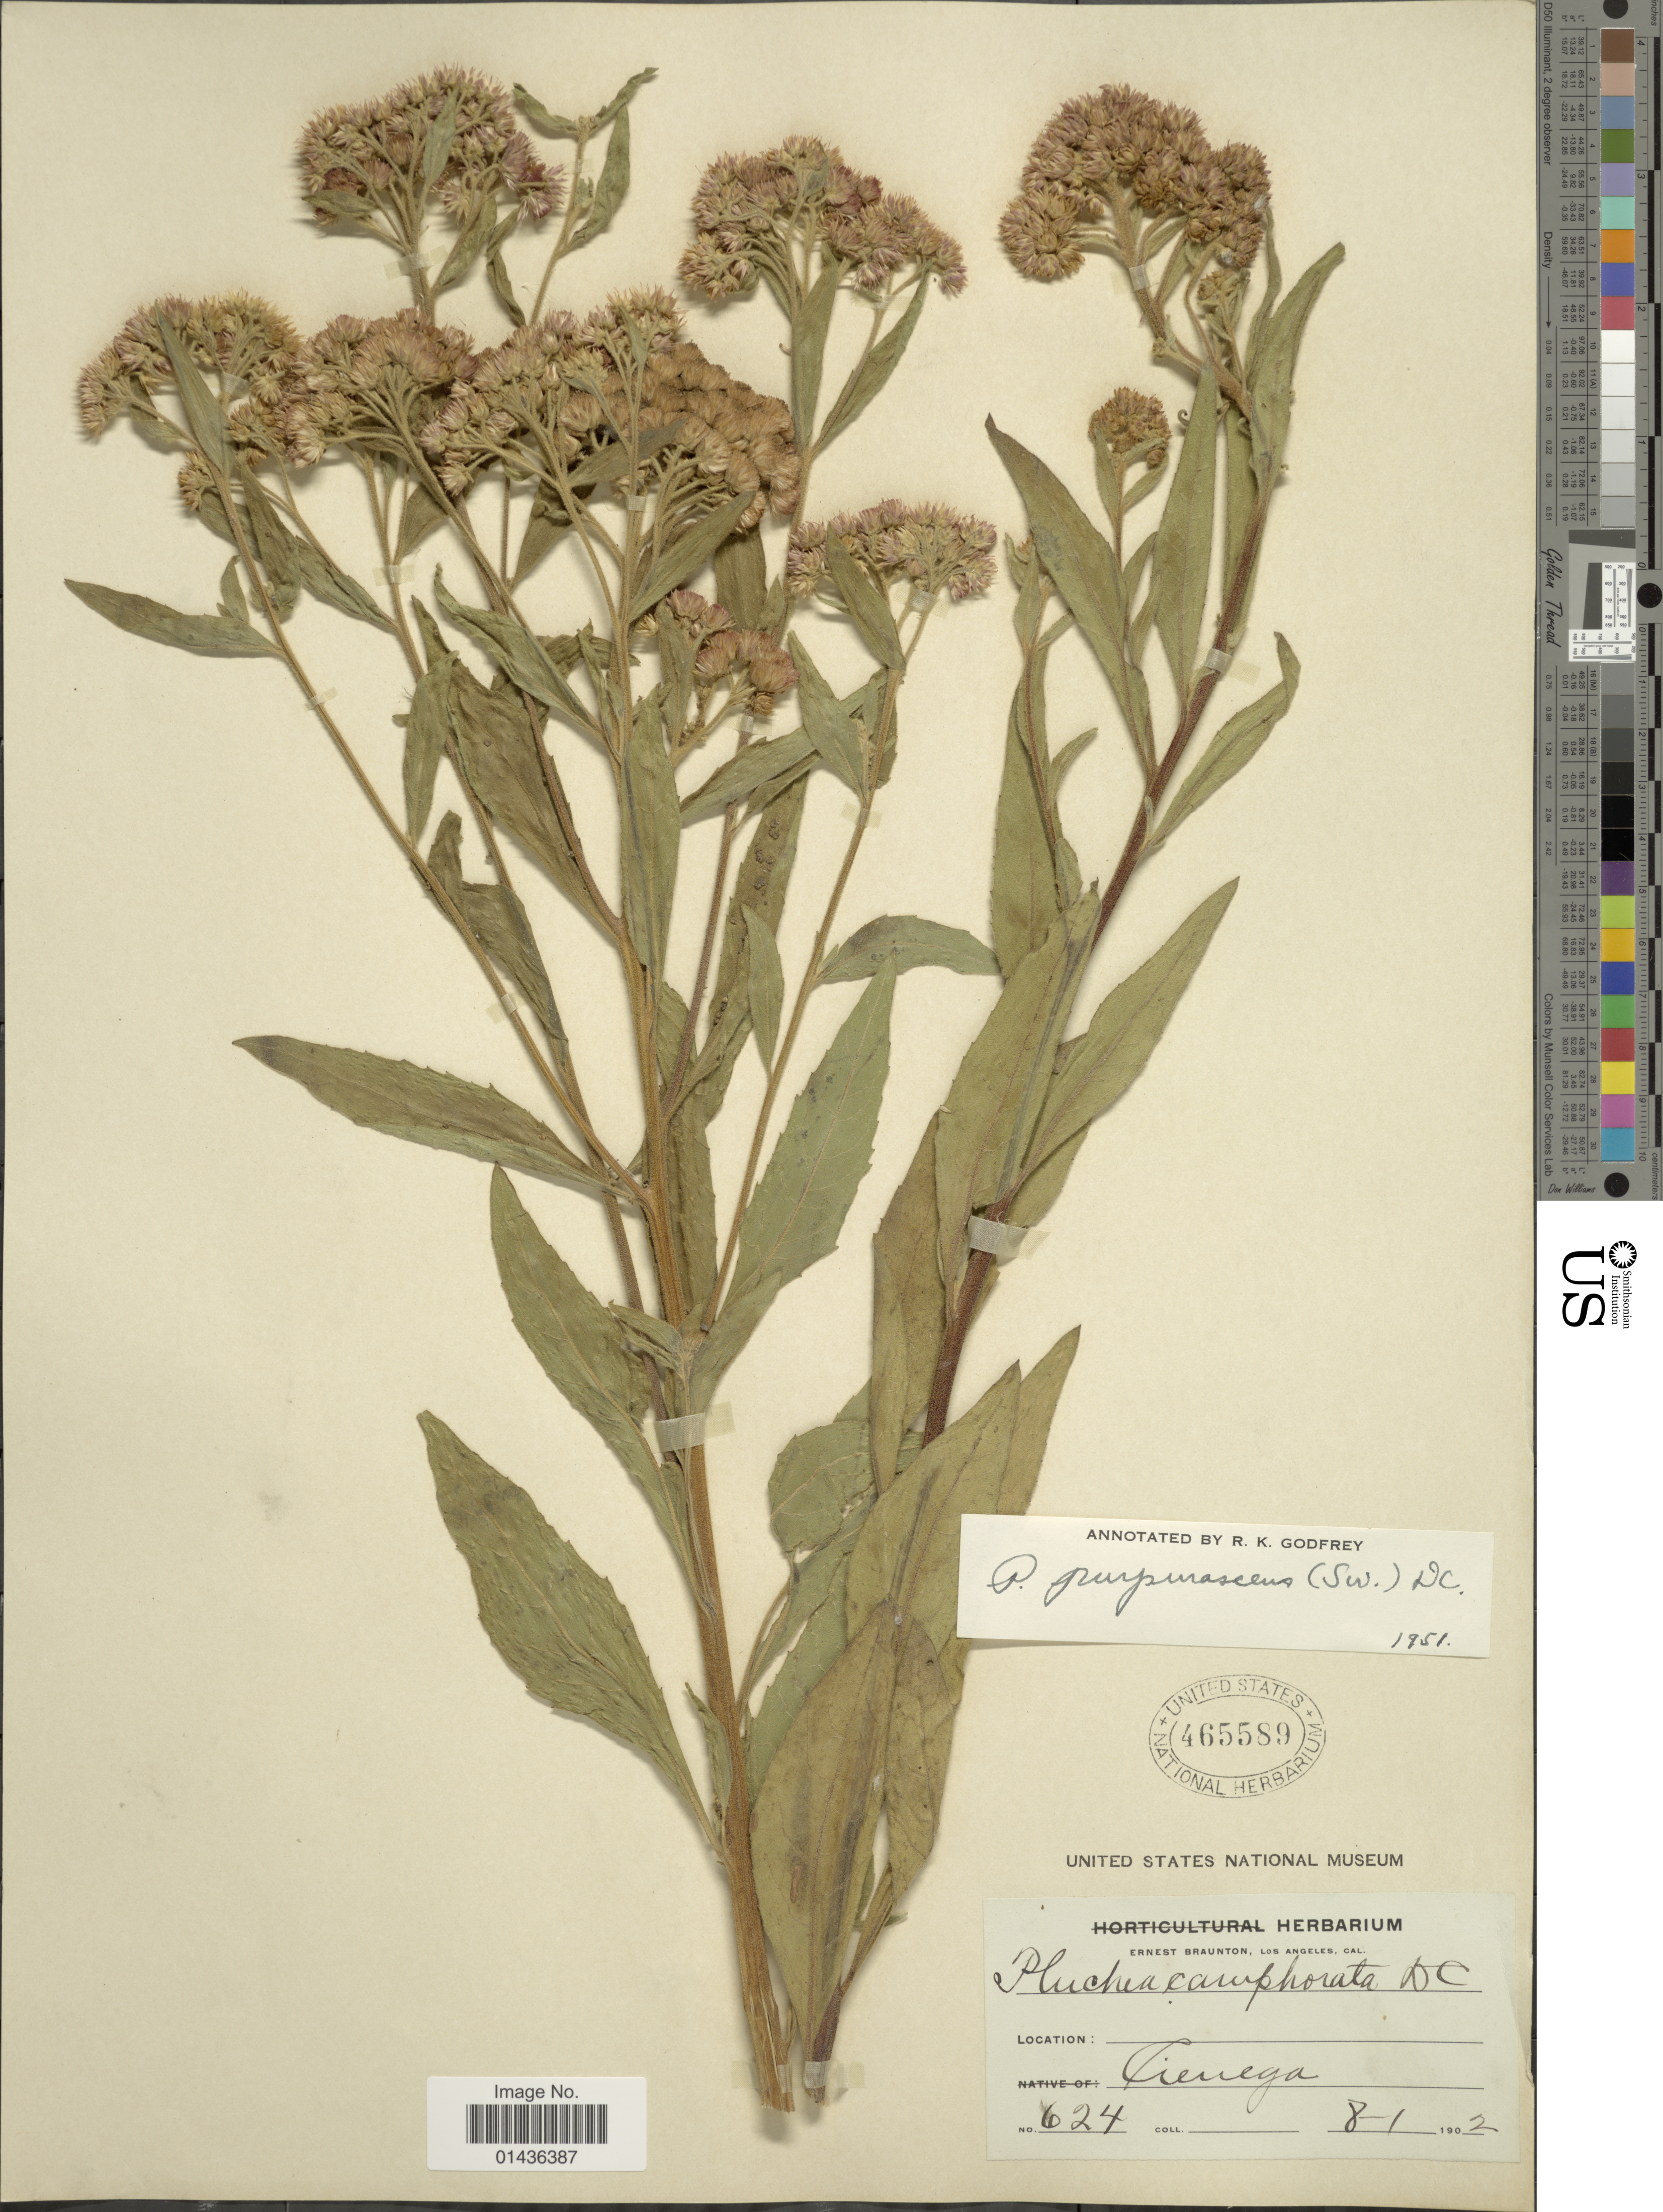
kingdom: Plantae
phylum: Tracheophyta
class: Magnoliopsida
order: Asterales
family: Asteraceae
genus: Pluchea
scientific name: Pluchea odorata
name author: (L.) Cass.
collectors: E. Braunton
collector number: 624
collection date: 1902-08-01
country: United States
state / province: California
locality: Cienega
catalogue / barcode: US 465589